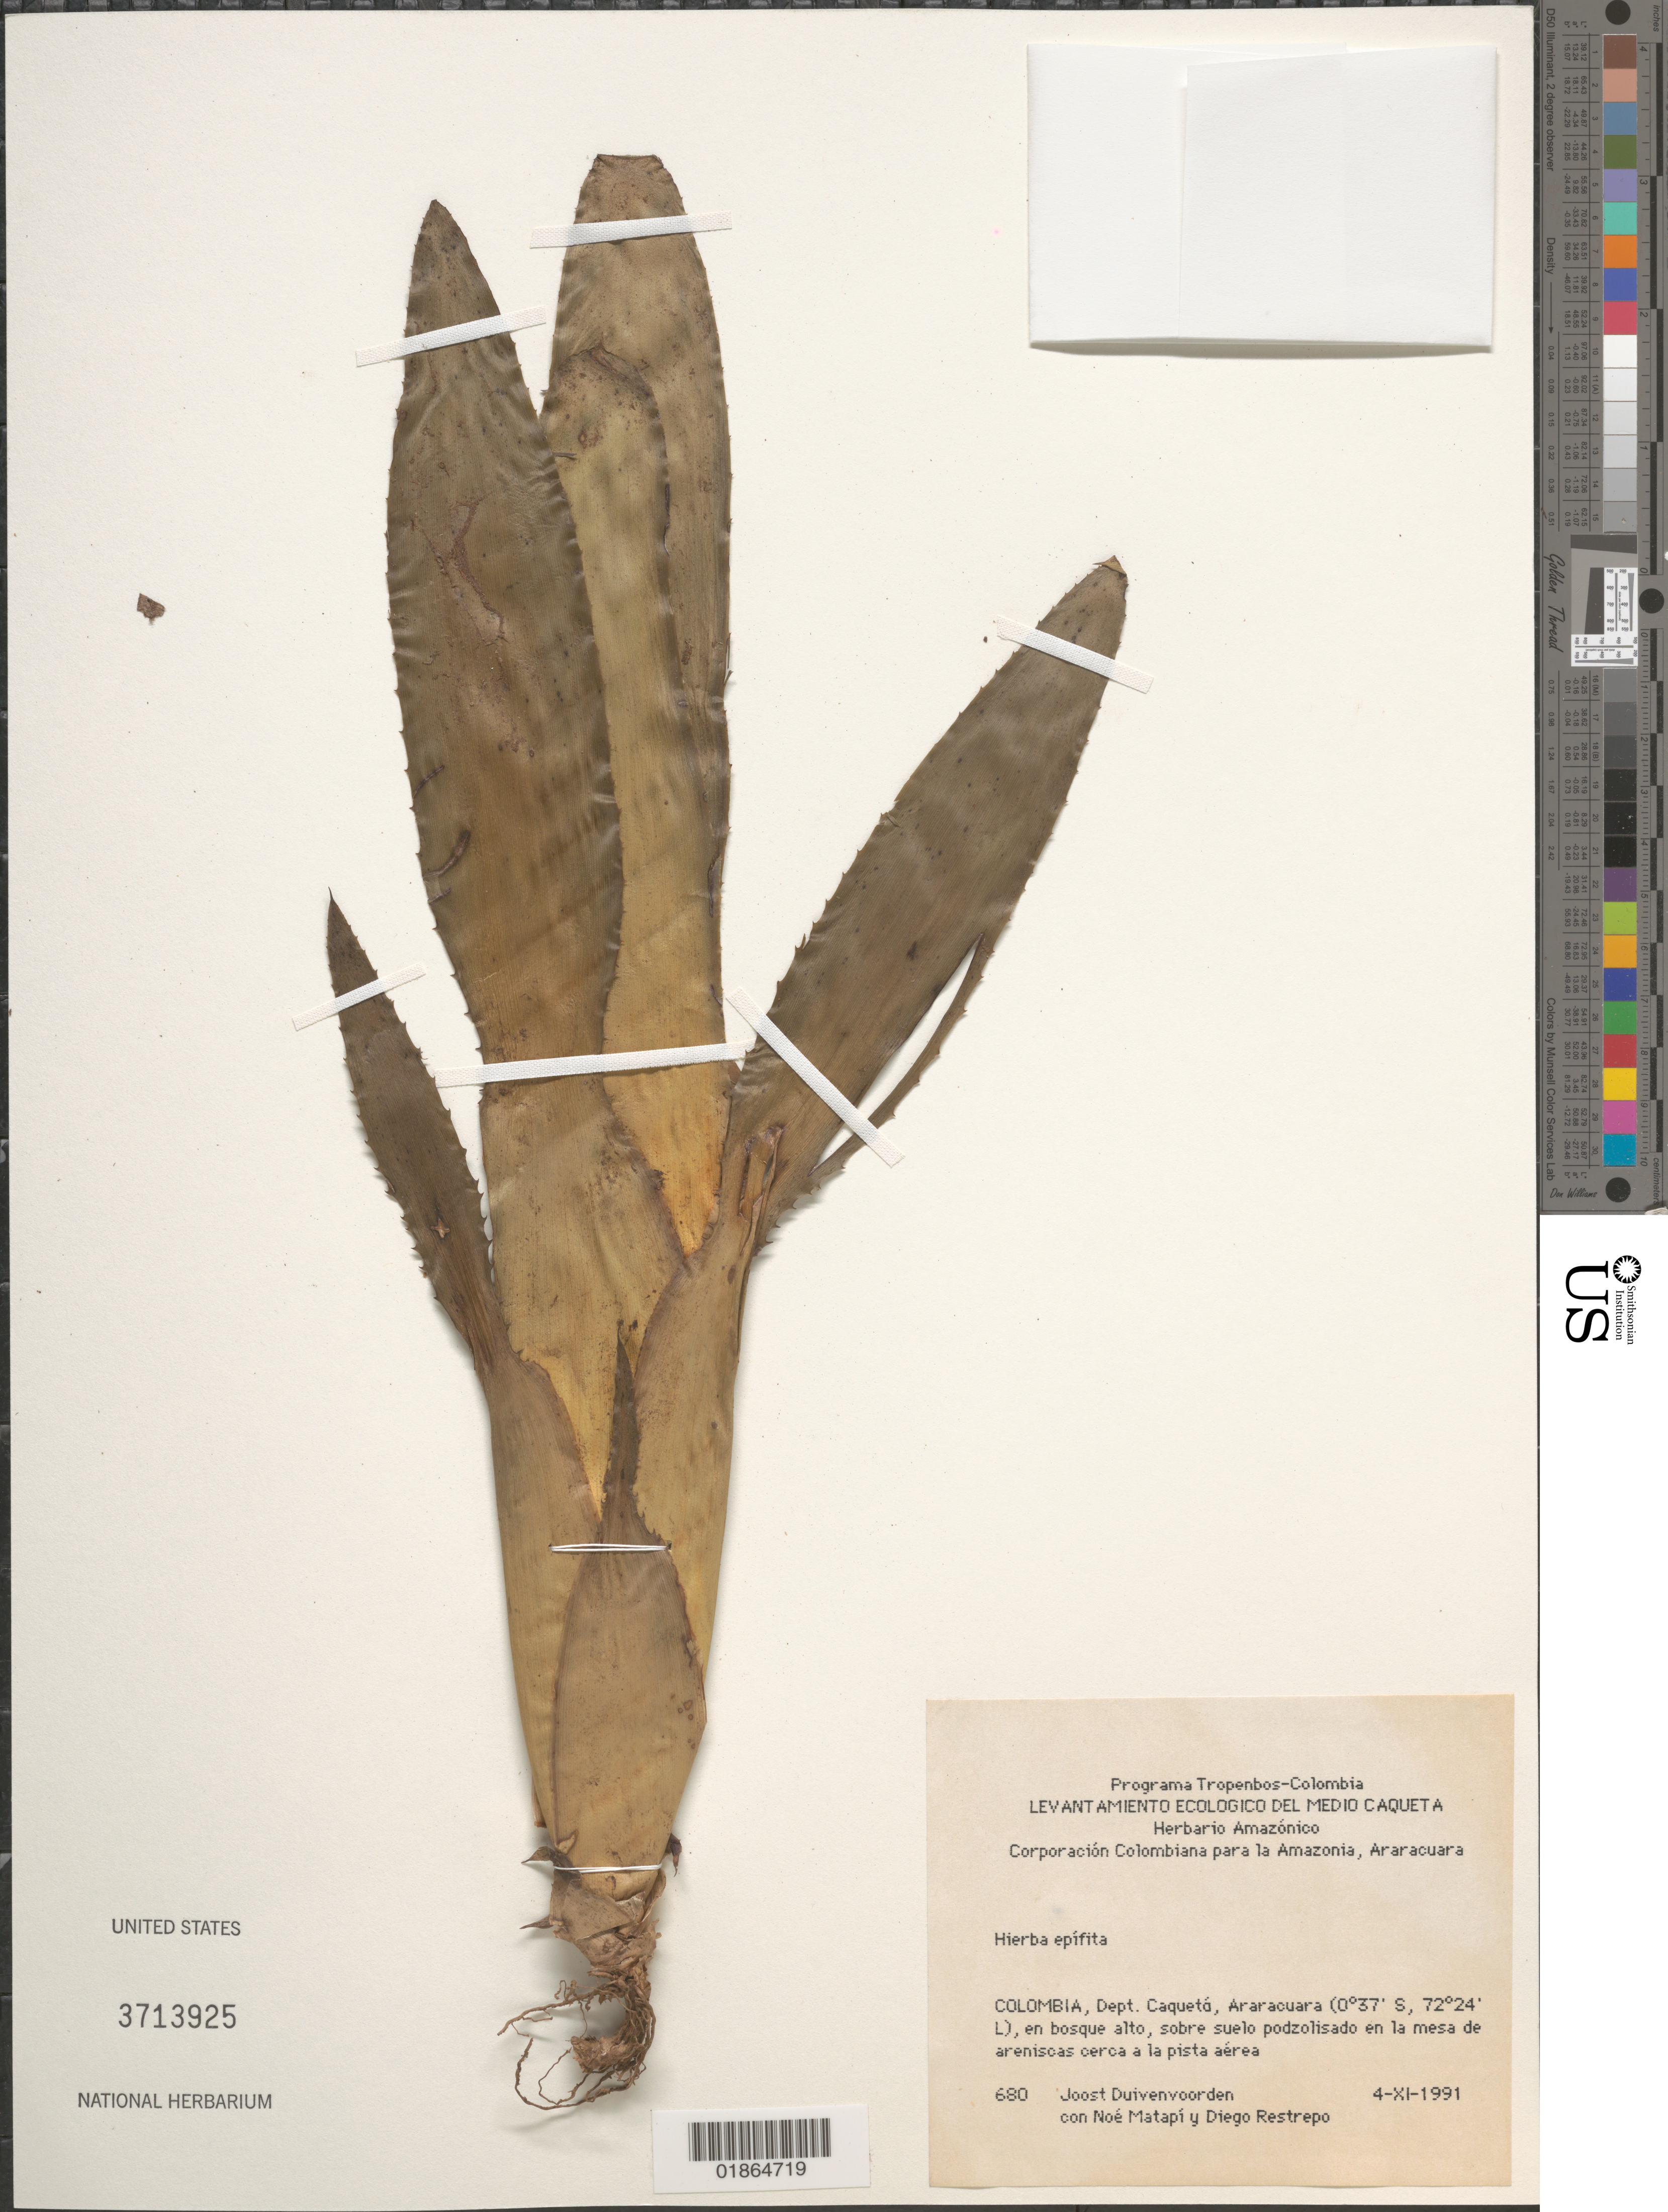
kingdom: Plantae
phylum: Tracheophyta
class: Liliopsida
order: Poales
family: Bromeliaceae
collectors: J. Duivenvoorden, N. Matapi & D. Restrepo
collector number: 680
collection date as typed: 4-XI-1991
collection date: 1991-11-04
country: Colombia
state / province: Caqueta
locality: Araracuara, sobre suelo podzolisado en la mesa de areniscas cerca a la pista aérea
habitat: En bosque alto, sobre suelo podzolisado en la mesa areniscas.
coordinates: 0 37 S, 72 24 L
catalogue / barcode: US 3713925